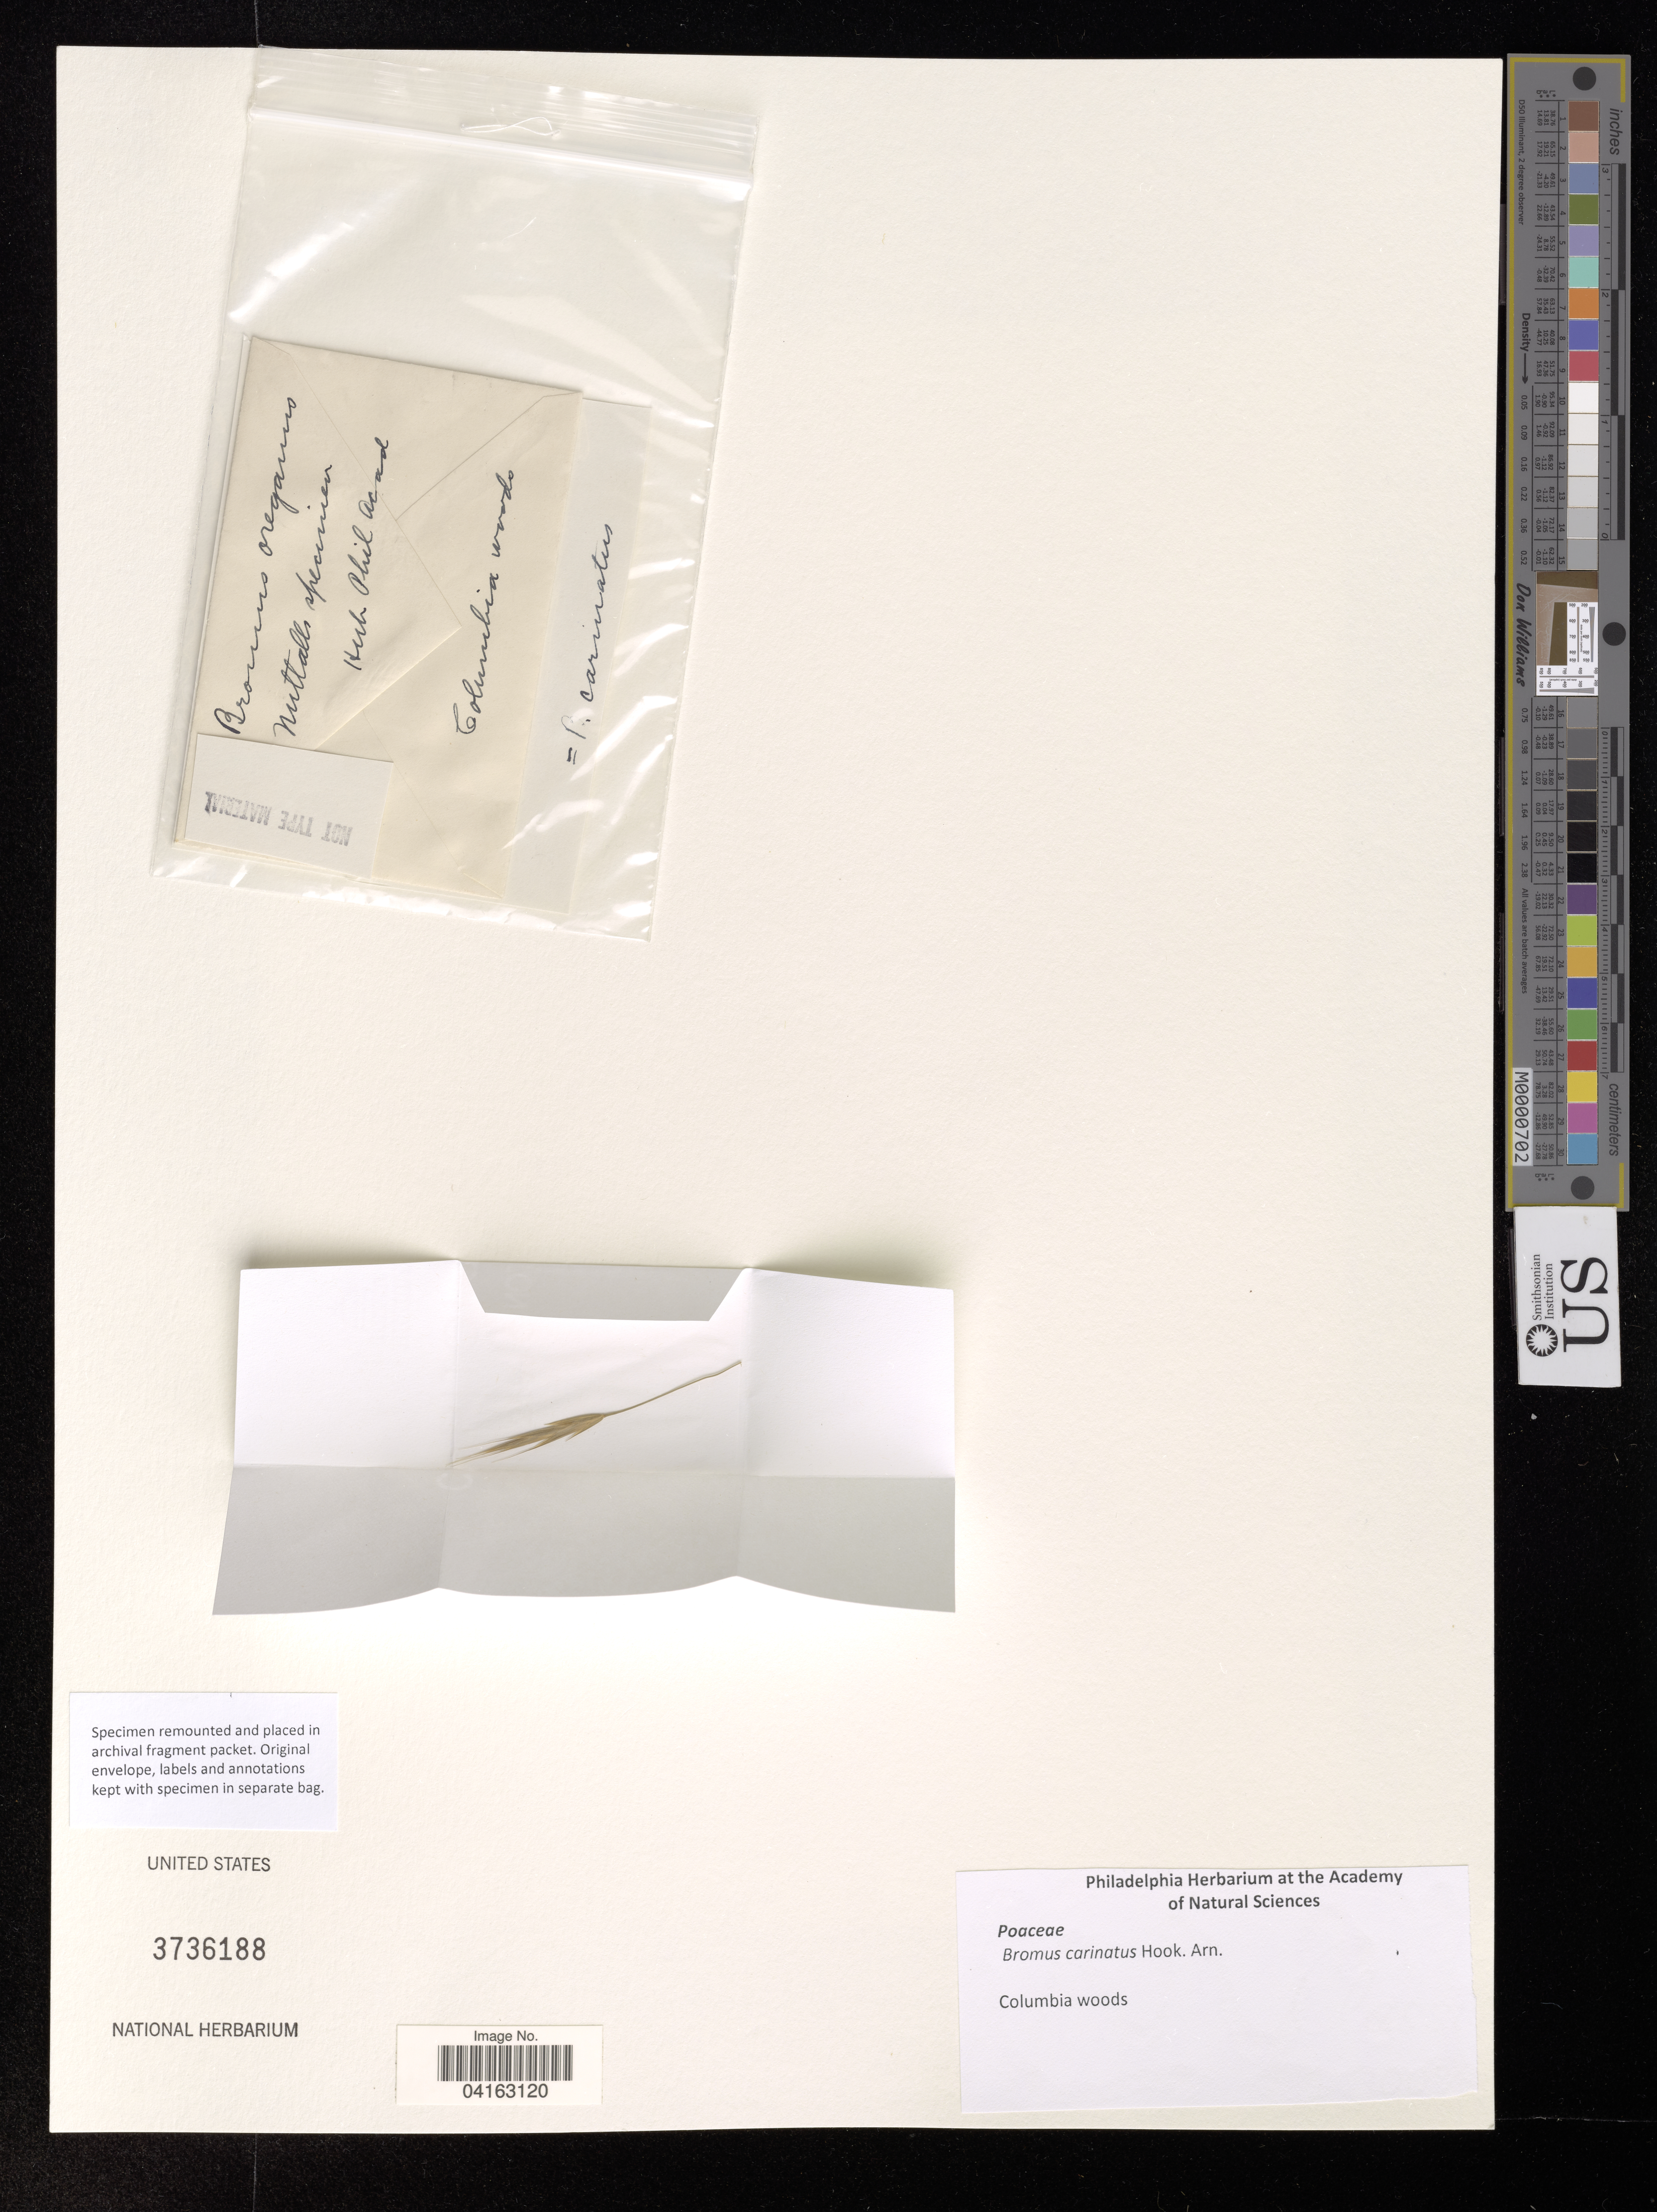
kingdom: Plantae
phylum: Tracheophyta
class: Liliopsida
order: Poales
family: Poaceae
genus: Bromus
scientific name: Bromus carinatus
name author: Hook. & Arn.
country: Colombia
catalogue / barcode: US 3736188